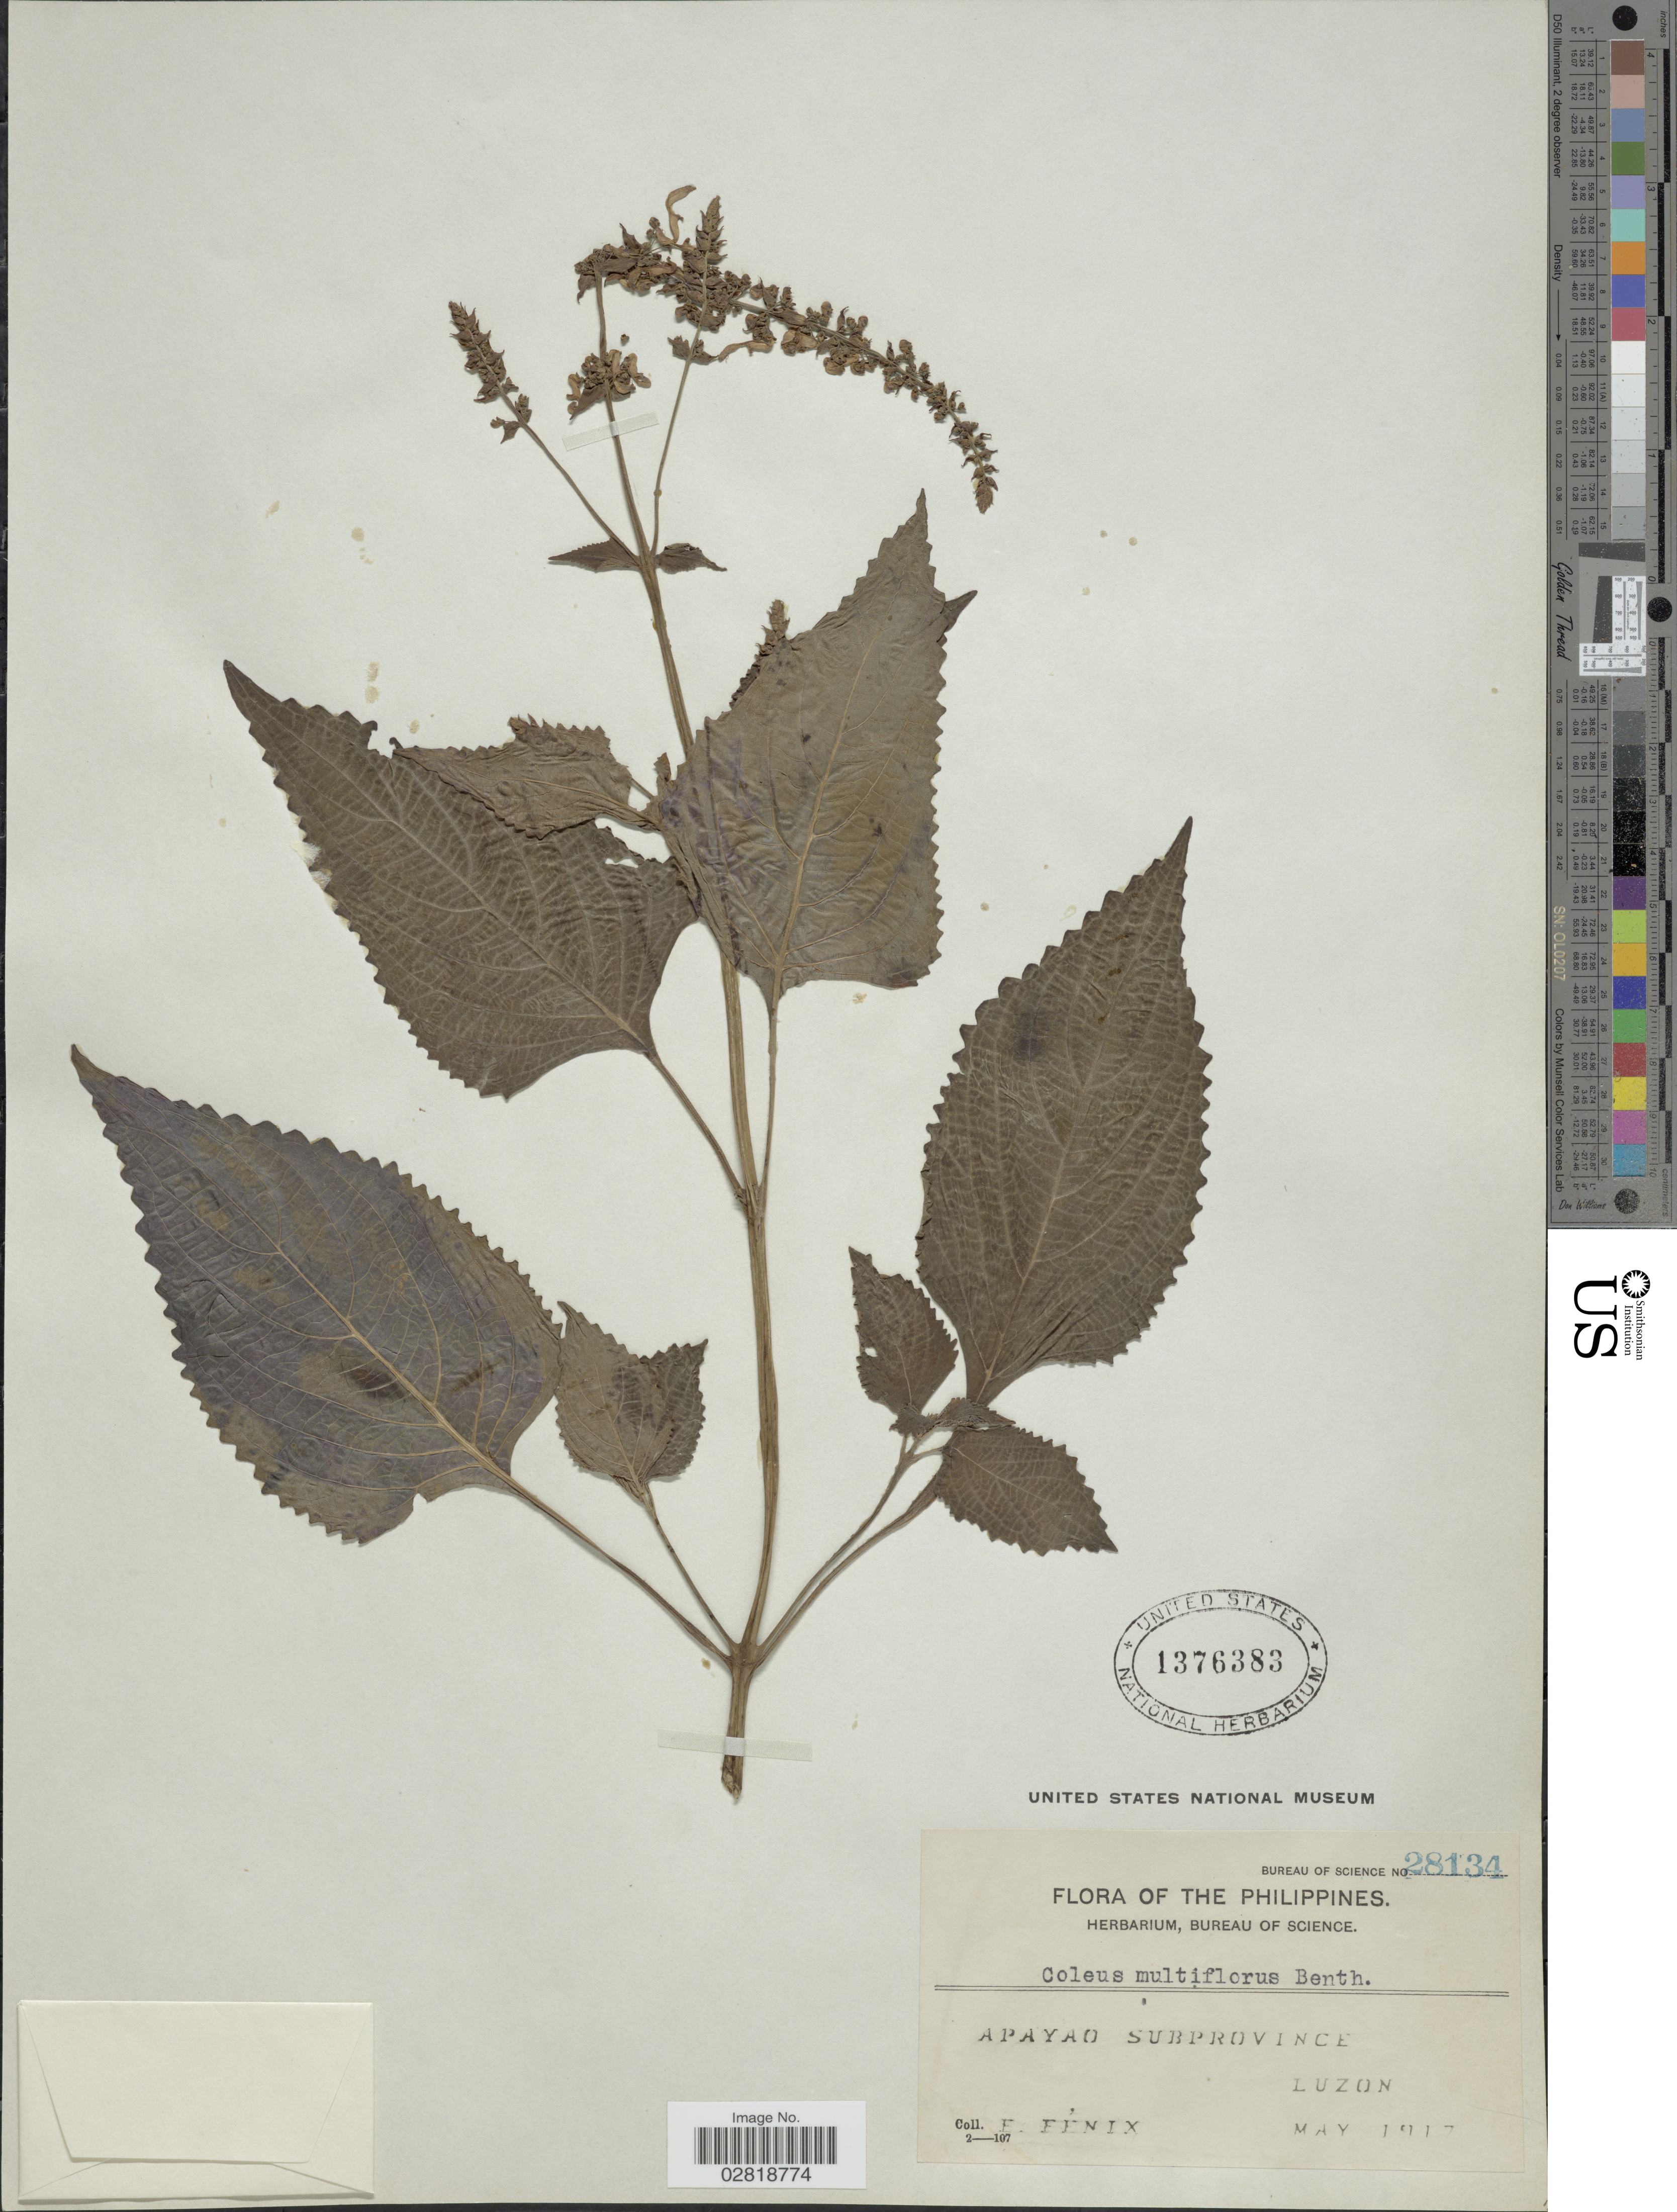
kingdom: Plantae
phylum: Tracheophyta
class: Magnoliopsida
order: Lamiales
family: Lamiaceae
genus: Plectranthus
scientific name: Plectranthus scutellarioides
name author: (L.) R. Br.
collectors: E. Fénix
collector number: Bureau of Science 28134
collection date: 1917-05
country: Philippines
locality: Apayao Subprovince. Luzon.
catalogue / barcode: US 1376383